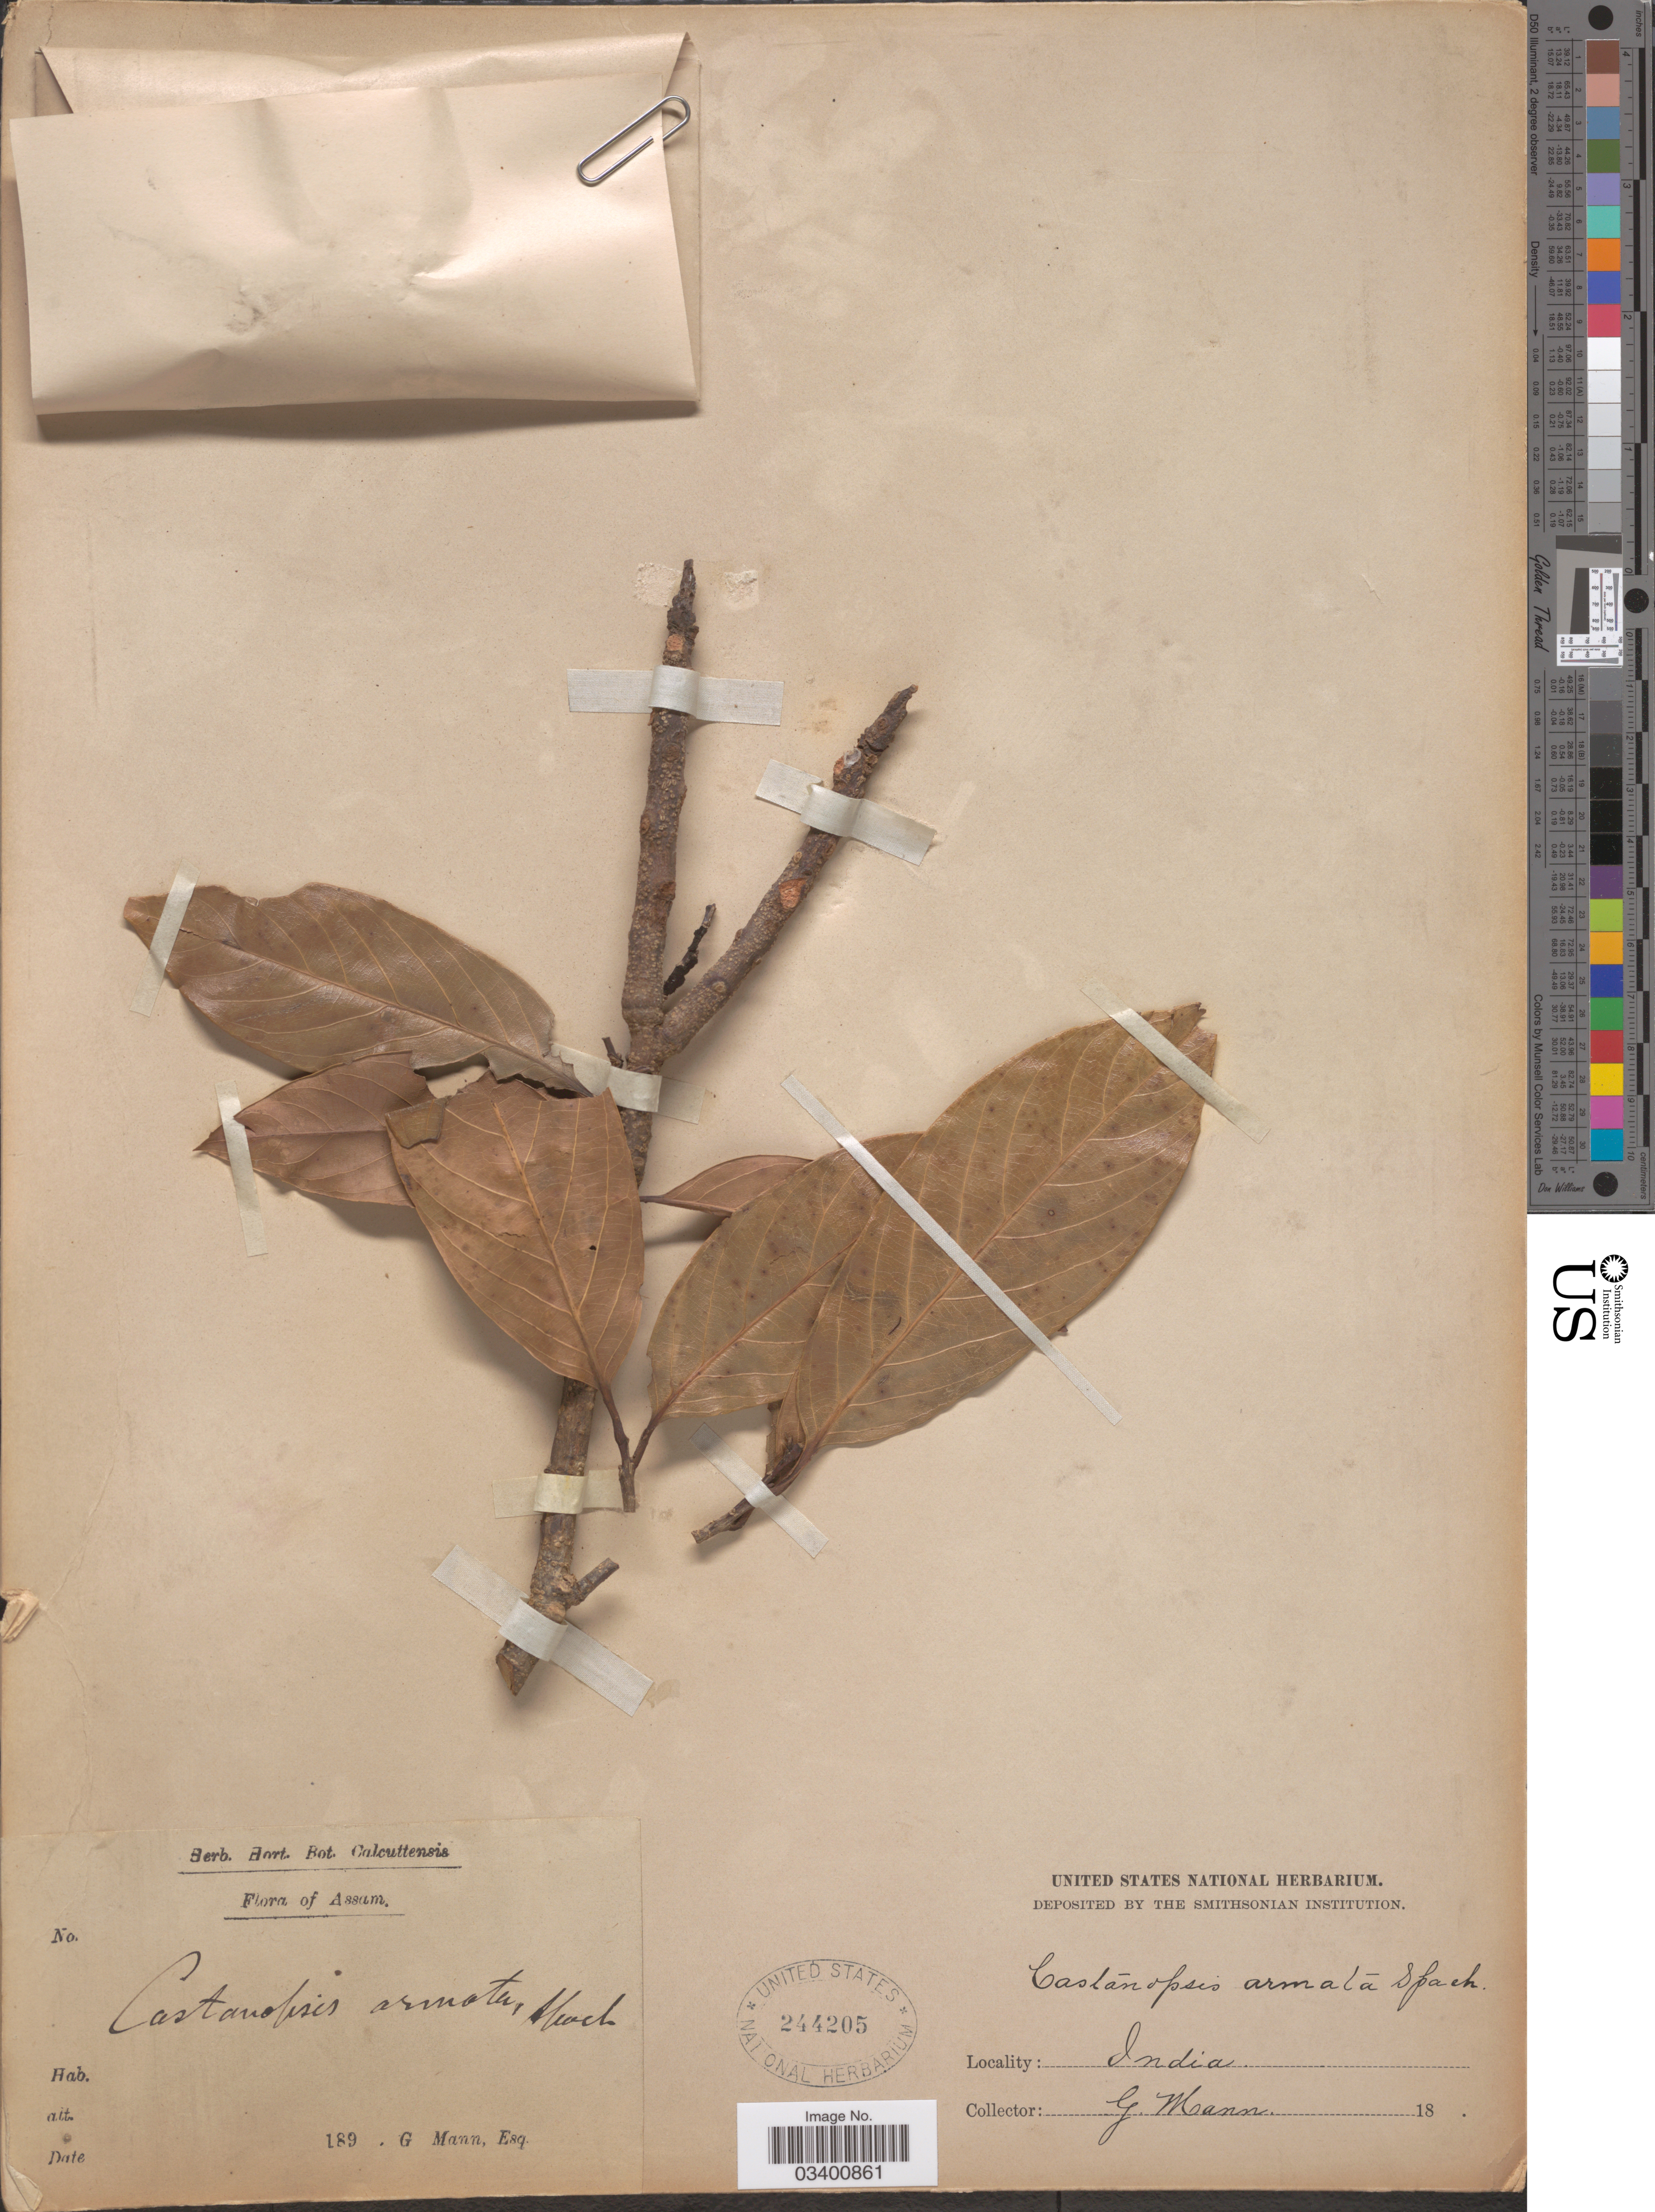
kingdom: Plantae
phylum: Tracheophyta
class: Magnoliopsida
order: Fagales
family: Fagaceae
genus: Castanopsis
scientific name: Castanopsis armata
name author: (Roxb.) Spach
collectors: G. Mann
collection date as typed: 189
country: India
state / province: Assam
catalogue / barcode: US 244205